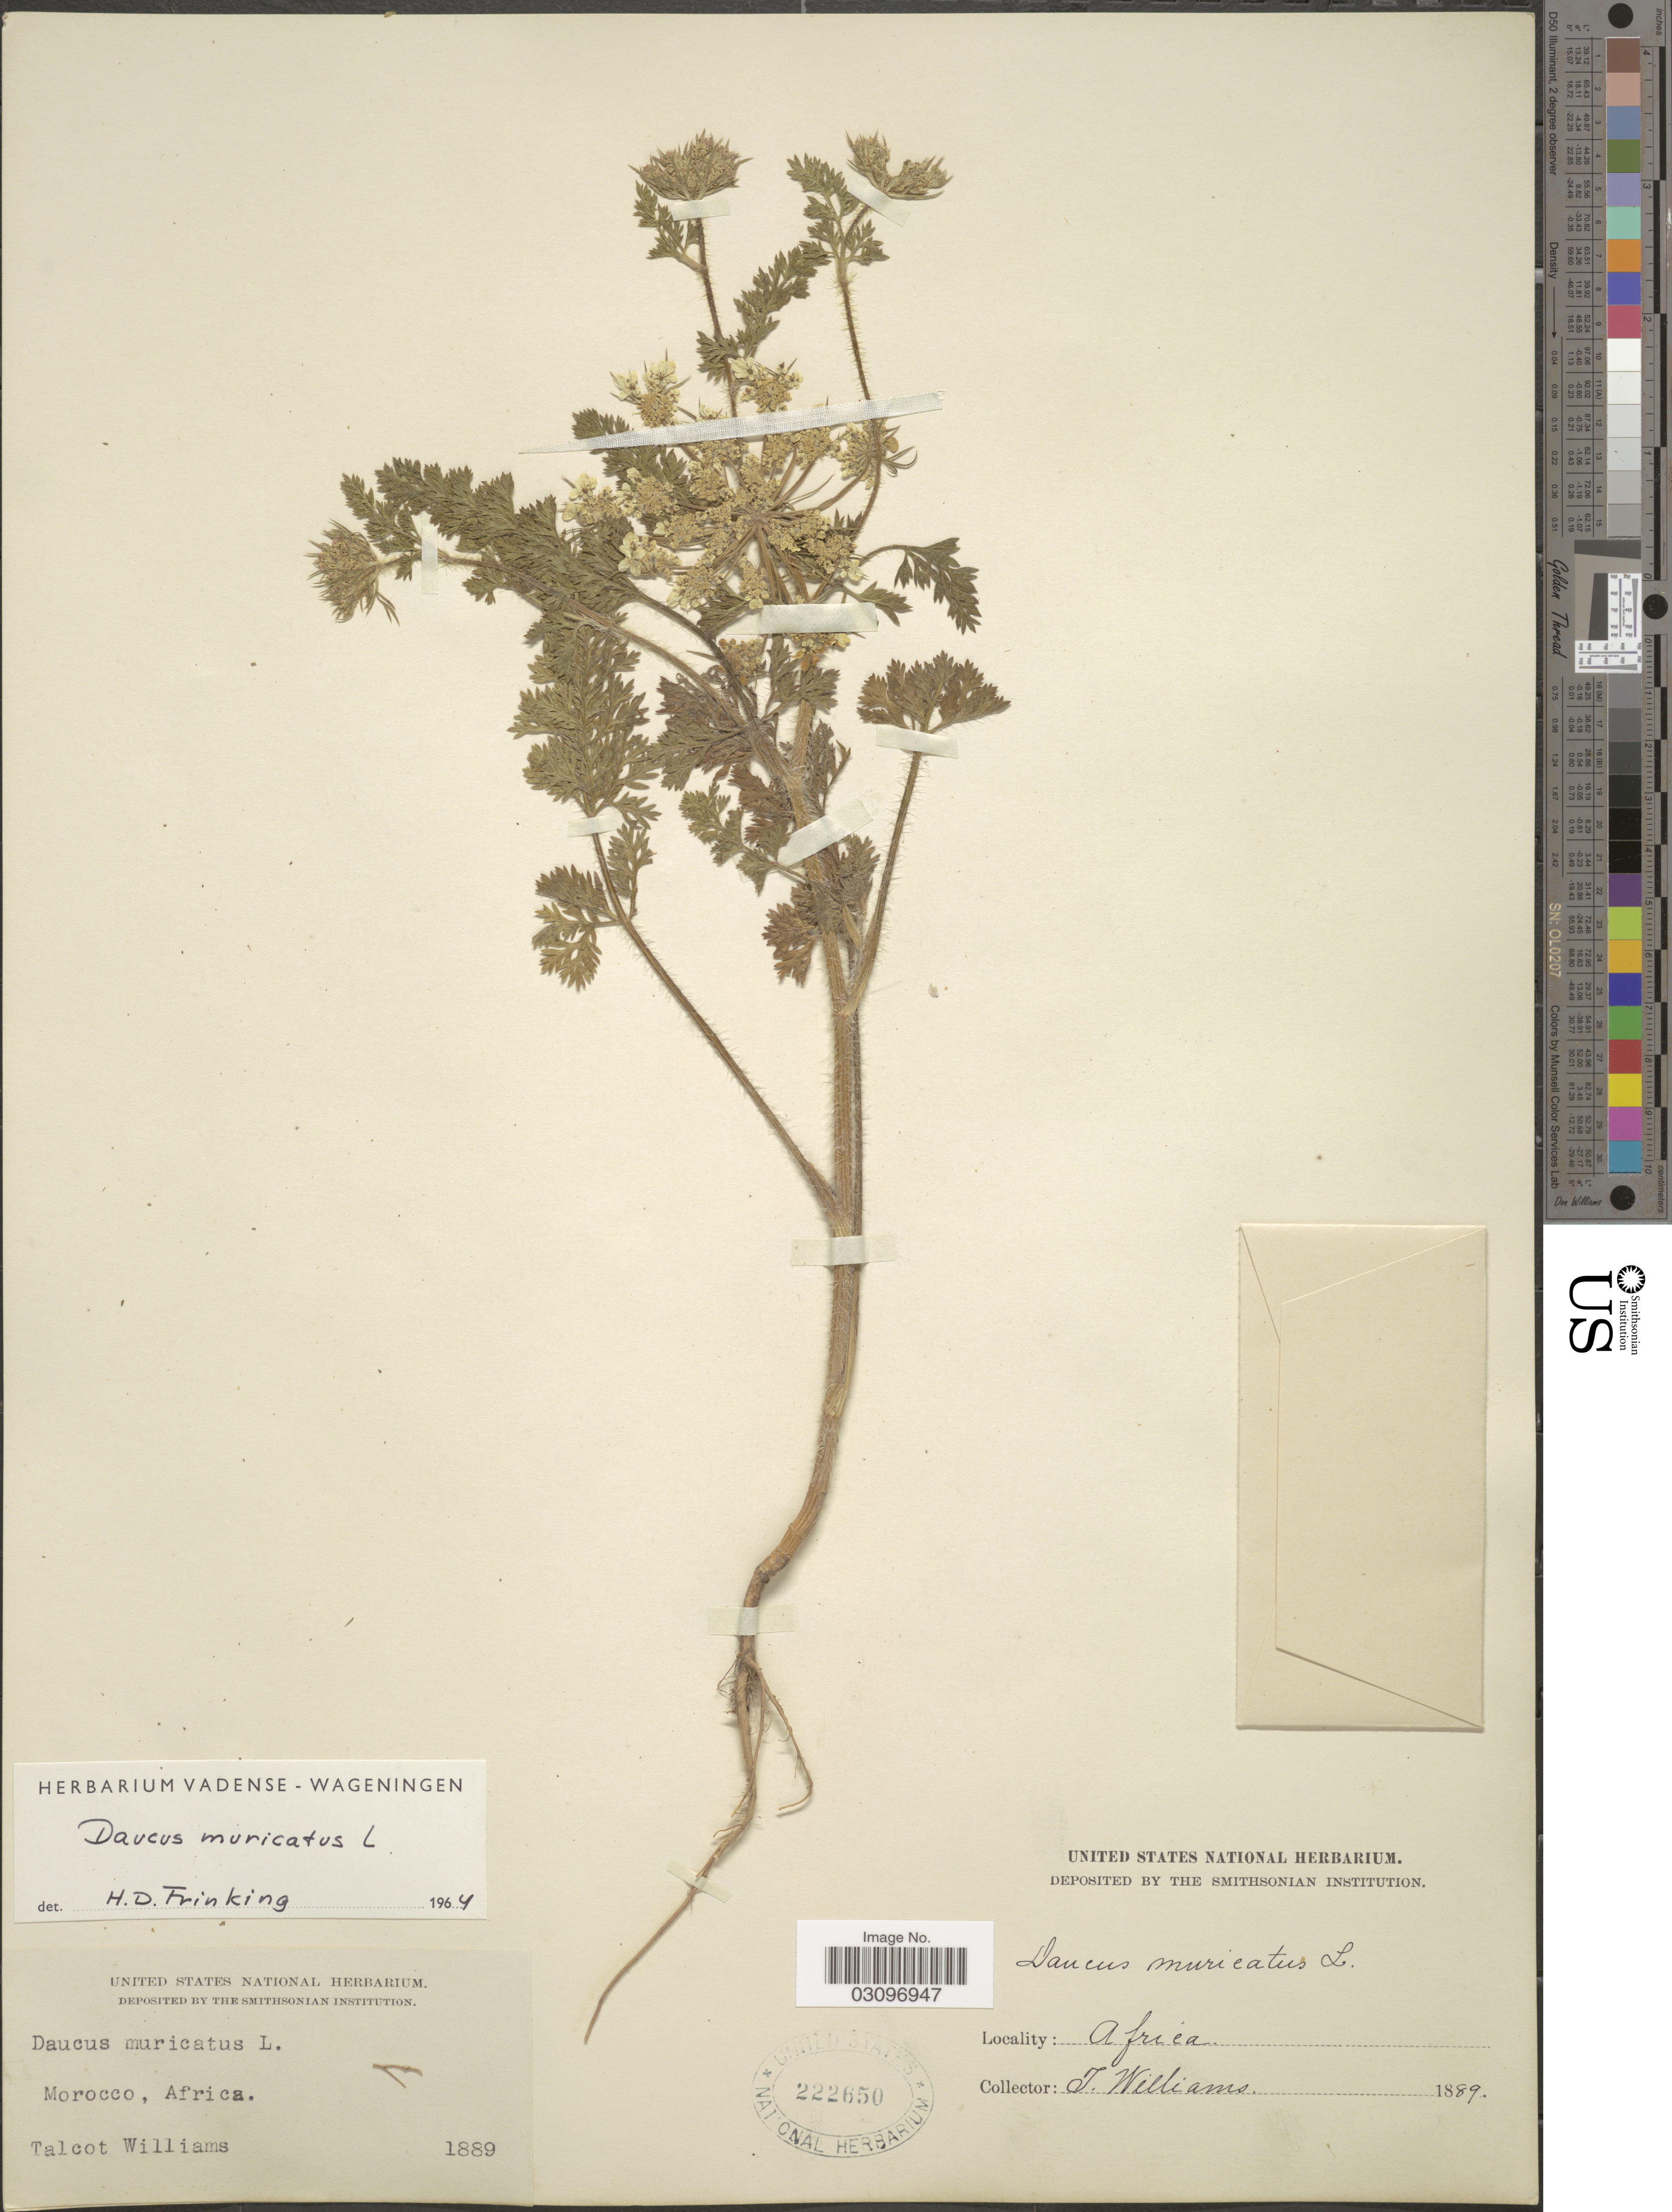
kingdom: Plantae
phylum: Tracheophyta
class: Magnoliopsida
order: Apiales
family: Apiaceae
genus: Daucus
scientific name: Daucus muricatus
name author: (L.) L.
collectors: T. Williams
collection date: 1889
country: Morocco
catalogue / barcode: US 222650